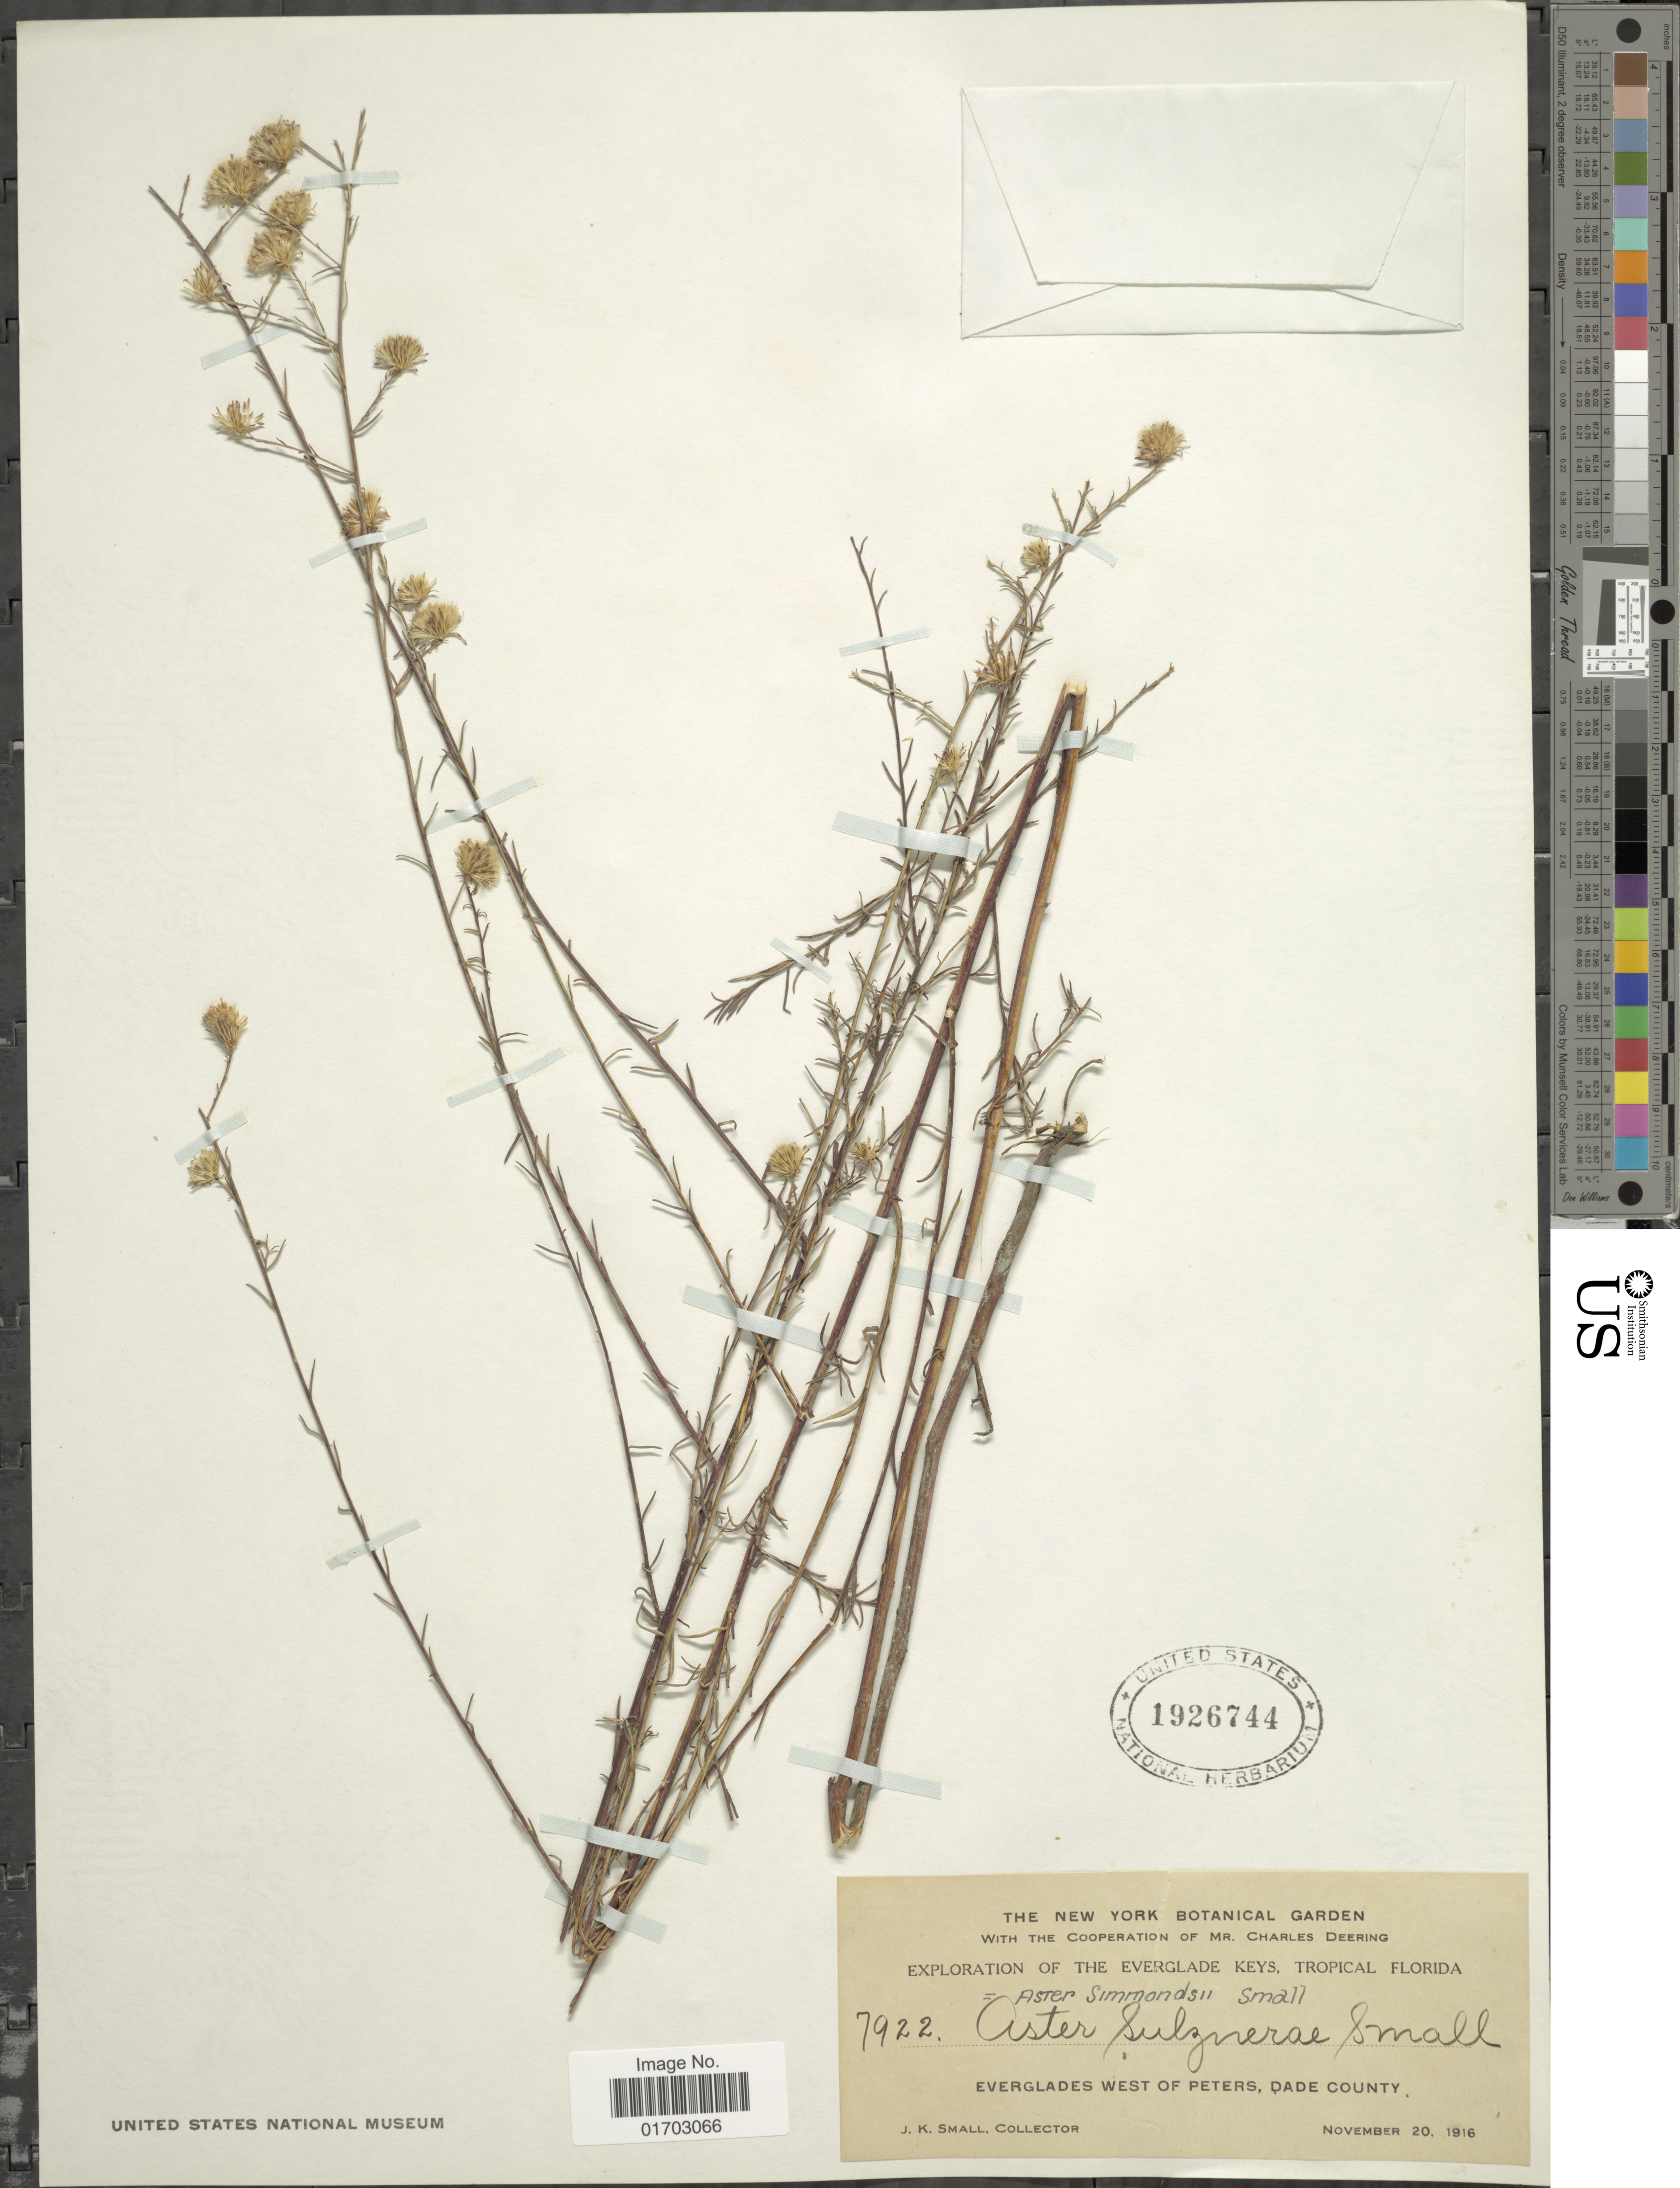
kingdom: Plantae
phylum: Tracheophyta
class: Magnoliopsida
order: Asterales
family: Asteraceae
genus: Symphyotrichum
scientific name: Symphyotrichum simmondsii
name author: (Small) G.L. Nesom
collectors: J. K. Small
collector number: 7922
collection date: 1916-11-20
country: United States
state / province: Florida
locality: Everglades west of Peters, Dade County.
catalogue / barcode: US 1926744